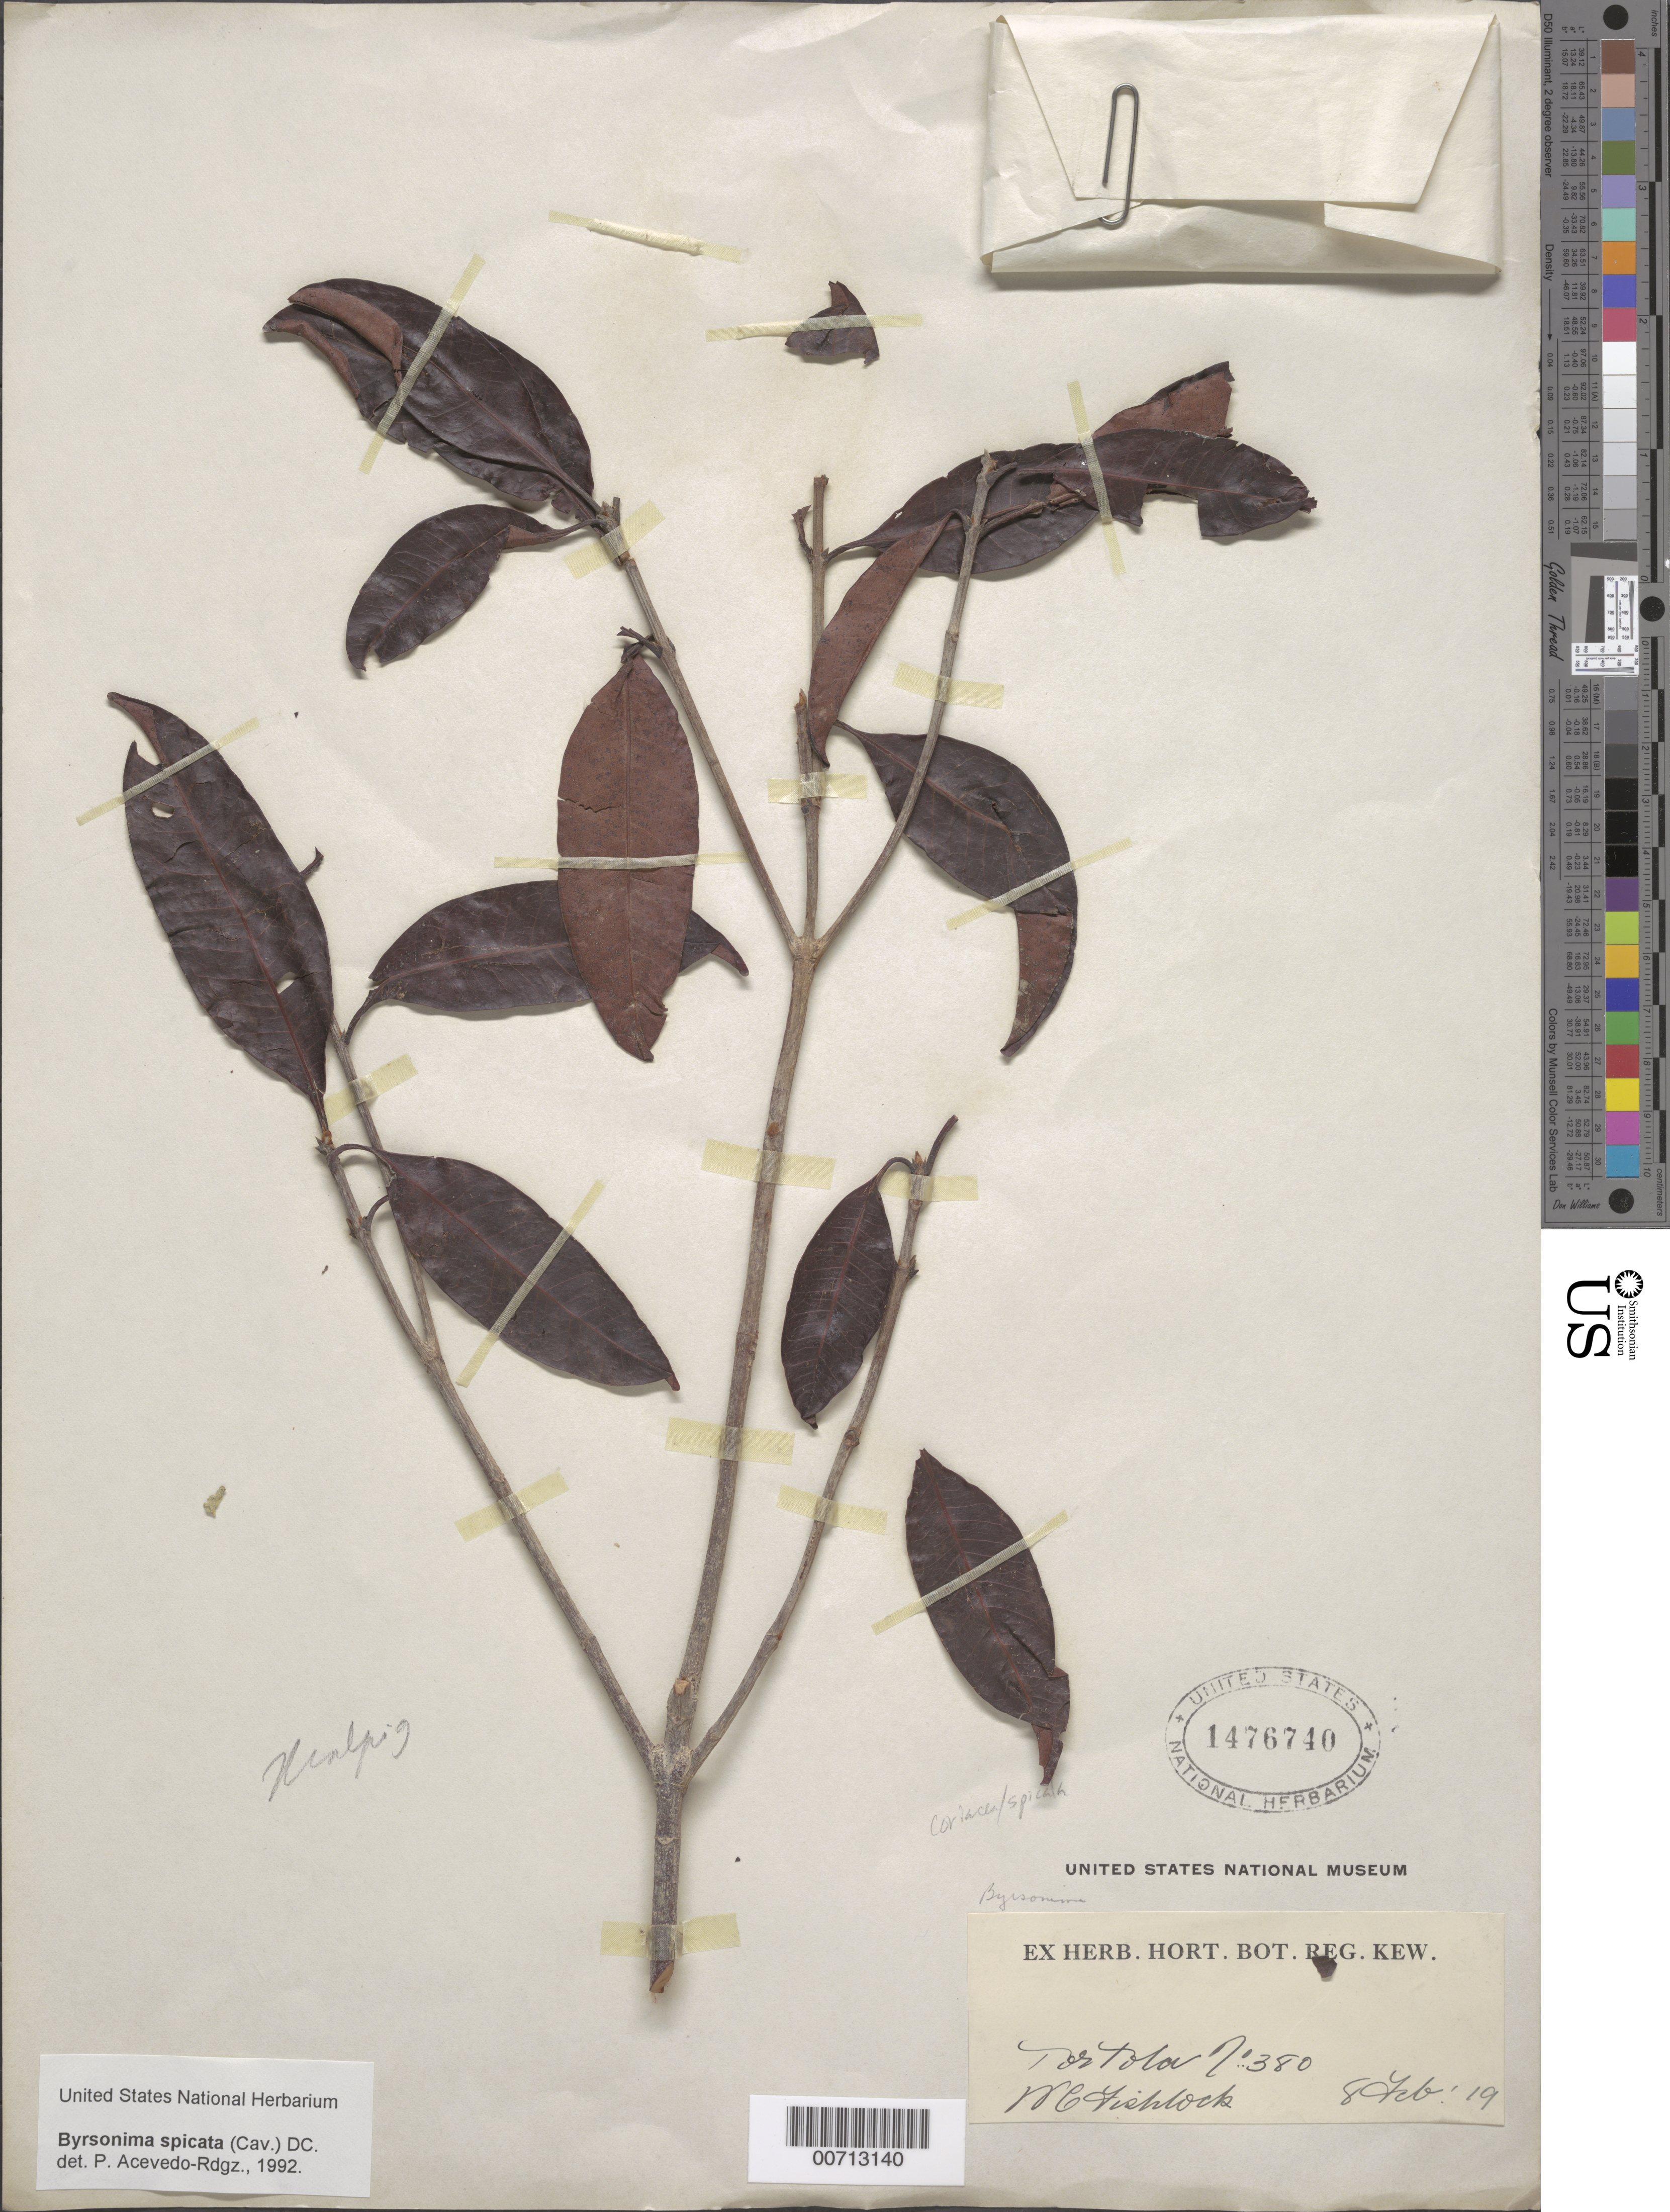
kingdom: Plantae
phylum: Tracheophyta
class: Magnoliopsida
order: Malpighiales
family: Malpighiaceae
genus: Byrsonima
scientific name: Byrsonima spicata (Cav.) DC.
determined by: Acevedo-Rodríguez, P., (BOT), Smithsonian Institution - National Museum of Natural History (UNITED STATES)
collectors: W. Fishlock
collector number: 380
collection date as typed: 08 Feb 1919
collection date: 1919-02-08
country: British Virgin Islands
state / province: Tortola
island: Tortola Island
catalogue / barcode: US 1476740